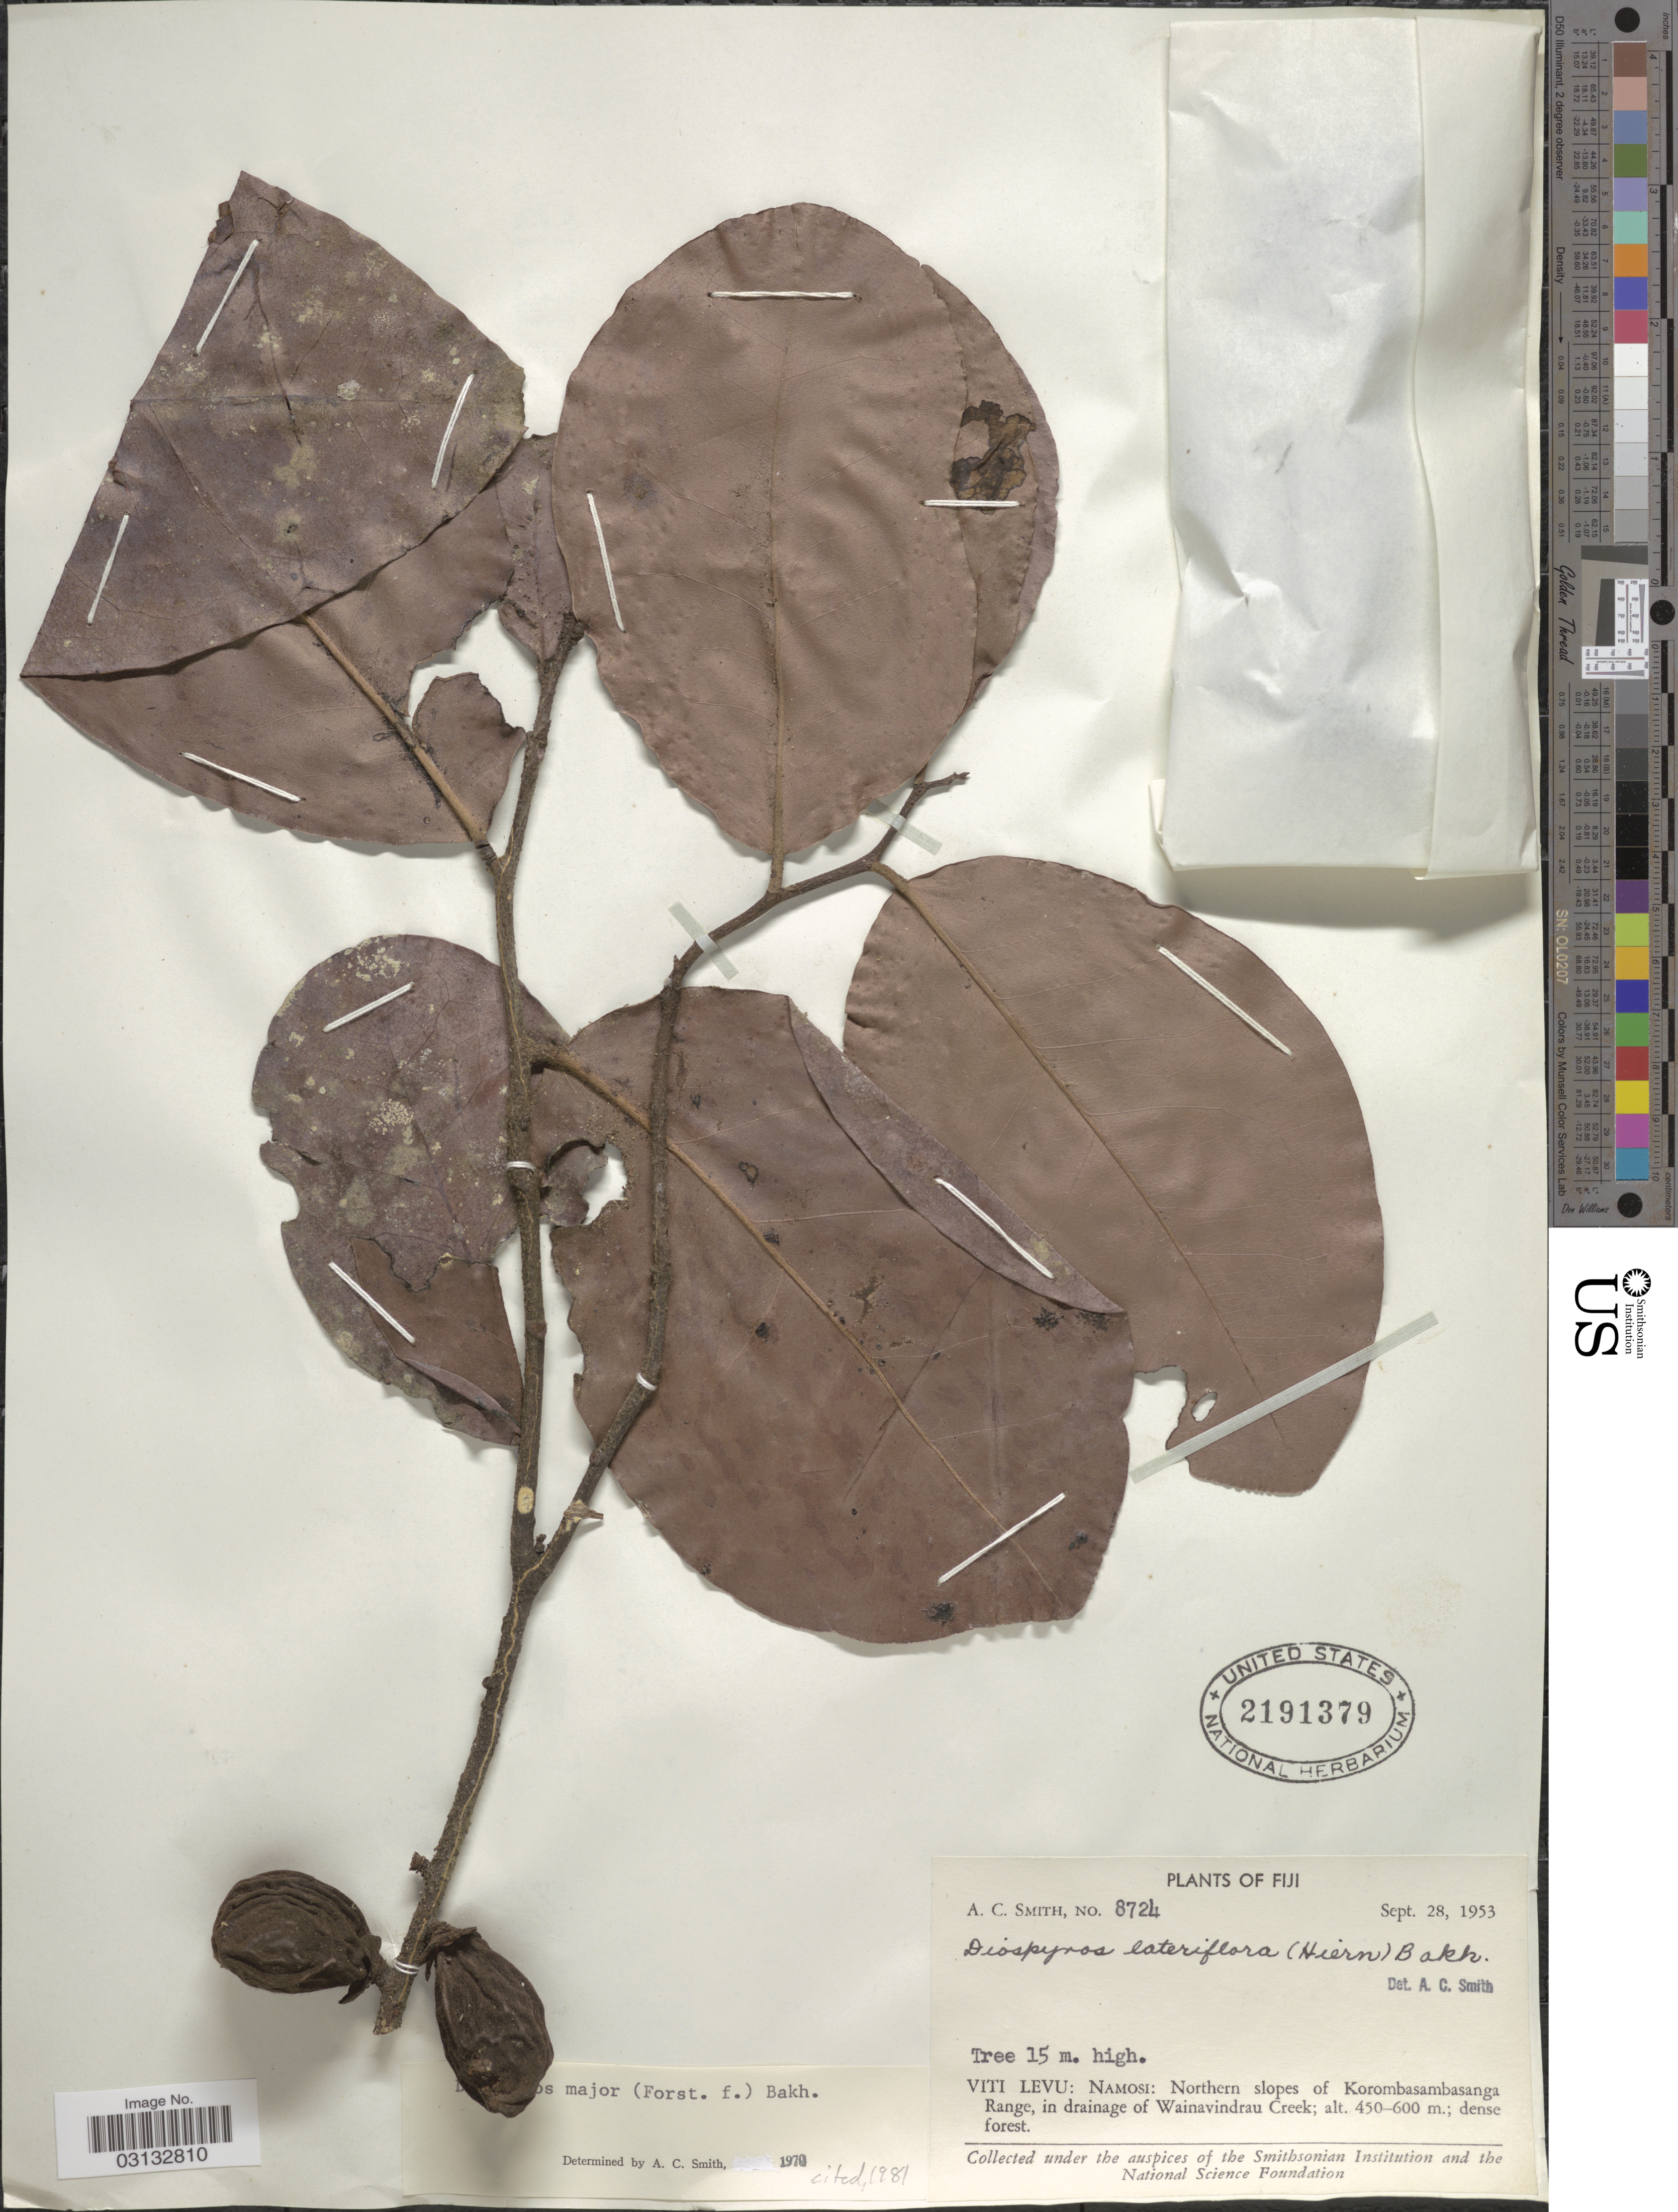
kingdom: Plantae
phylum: Tracheophyta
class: Magnoliopsida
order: Ericales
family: Ebenaceae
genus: Diospyros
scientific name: Diospyros major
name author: (G. Forst.) Bakh.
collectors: A. C. Smith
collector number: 8724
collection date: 1953-09-28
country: Fiji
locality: Viti Levu: Namosi: Northern slopes of Korombasambasanga Range, in drainage of Wainavindrau Creek.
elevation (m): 450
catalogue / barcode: US 2191379